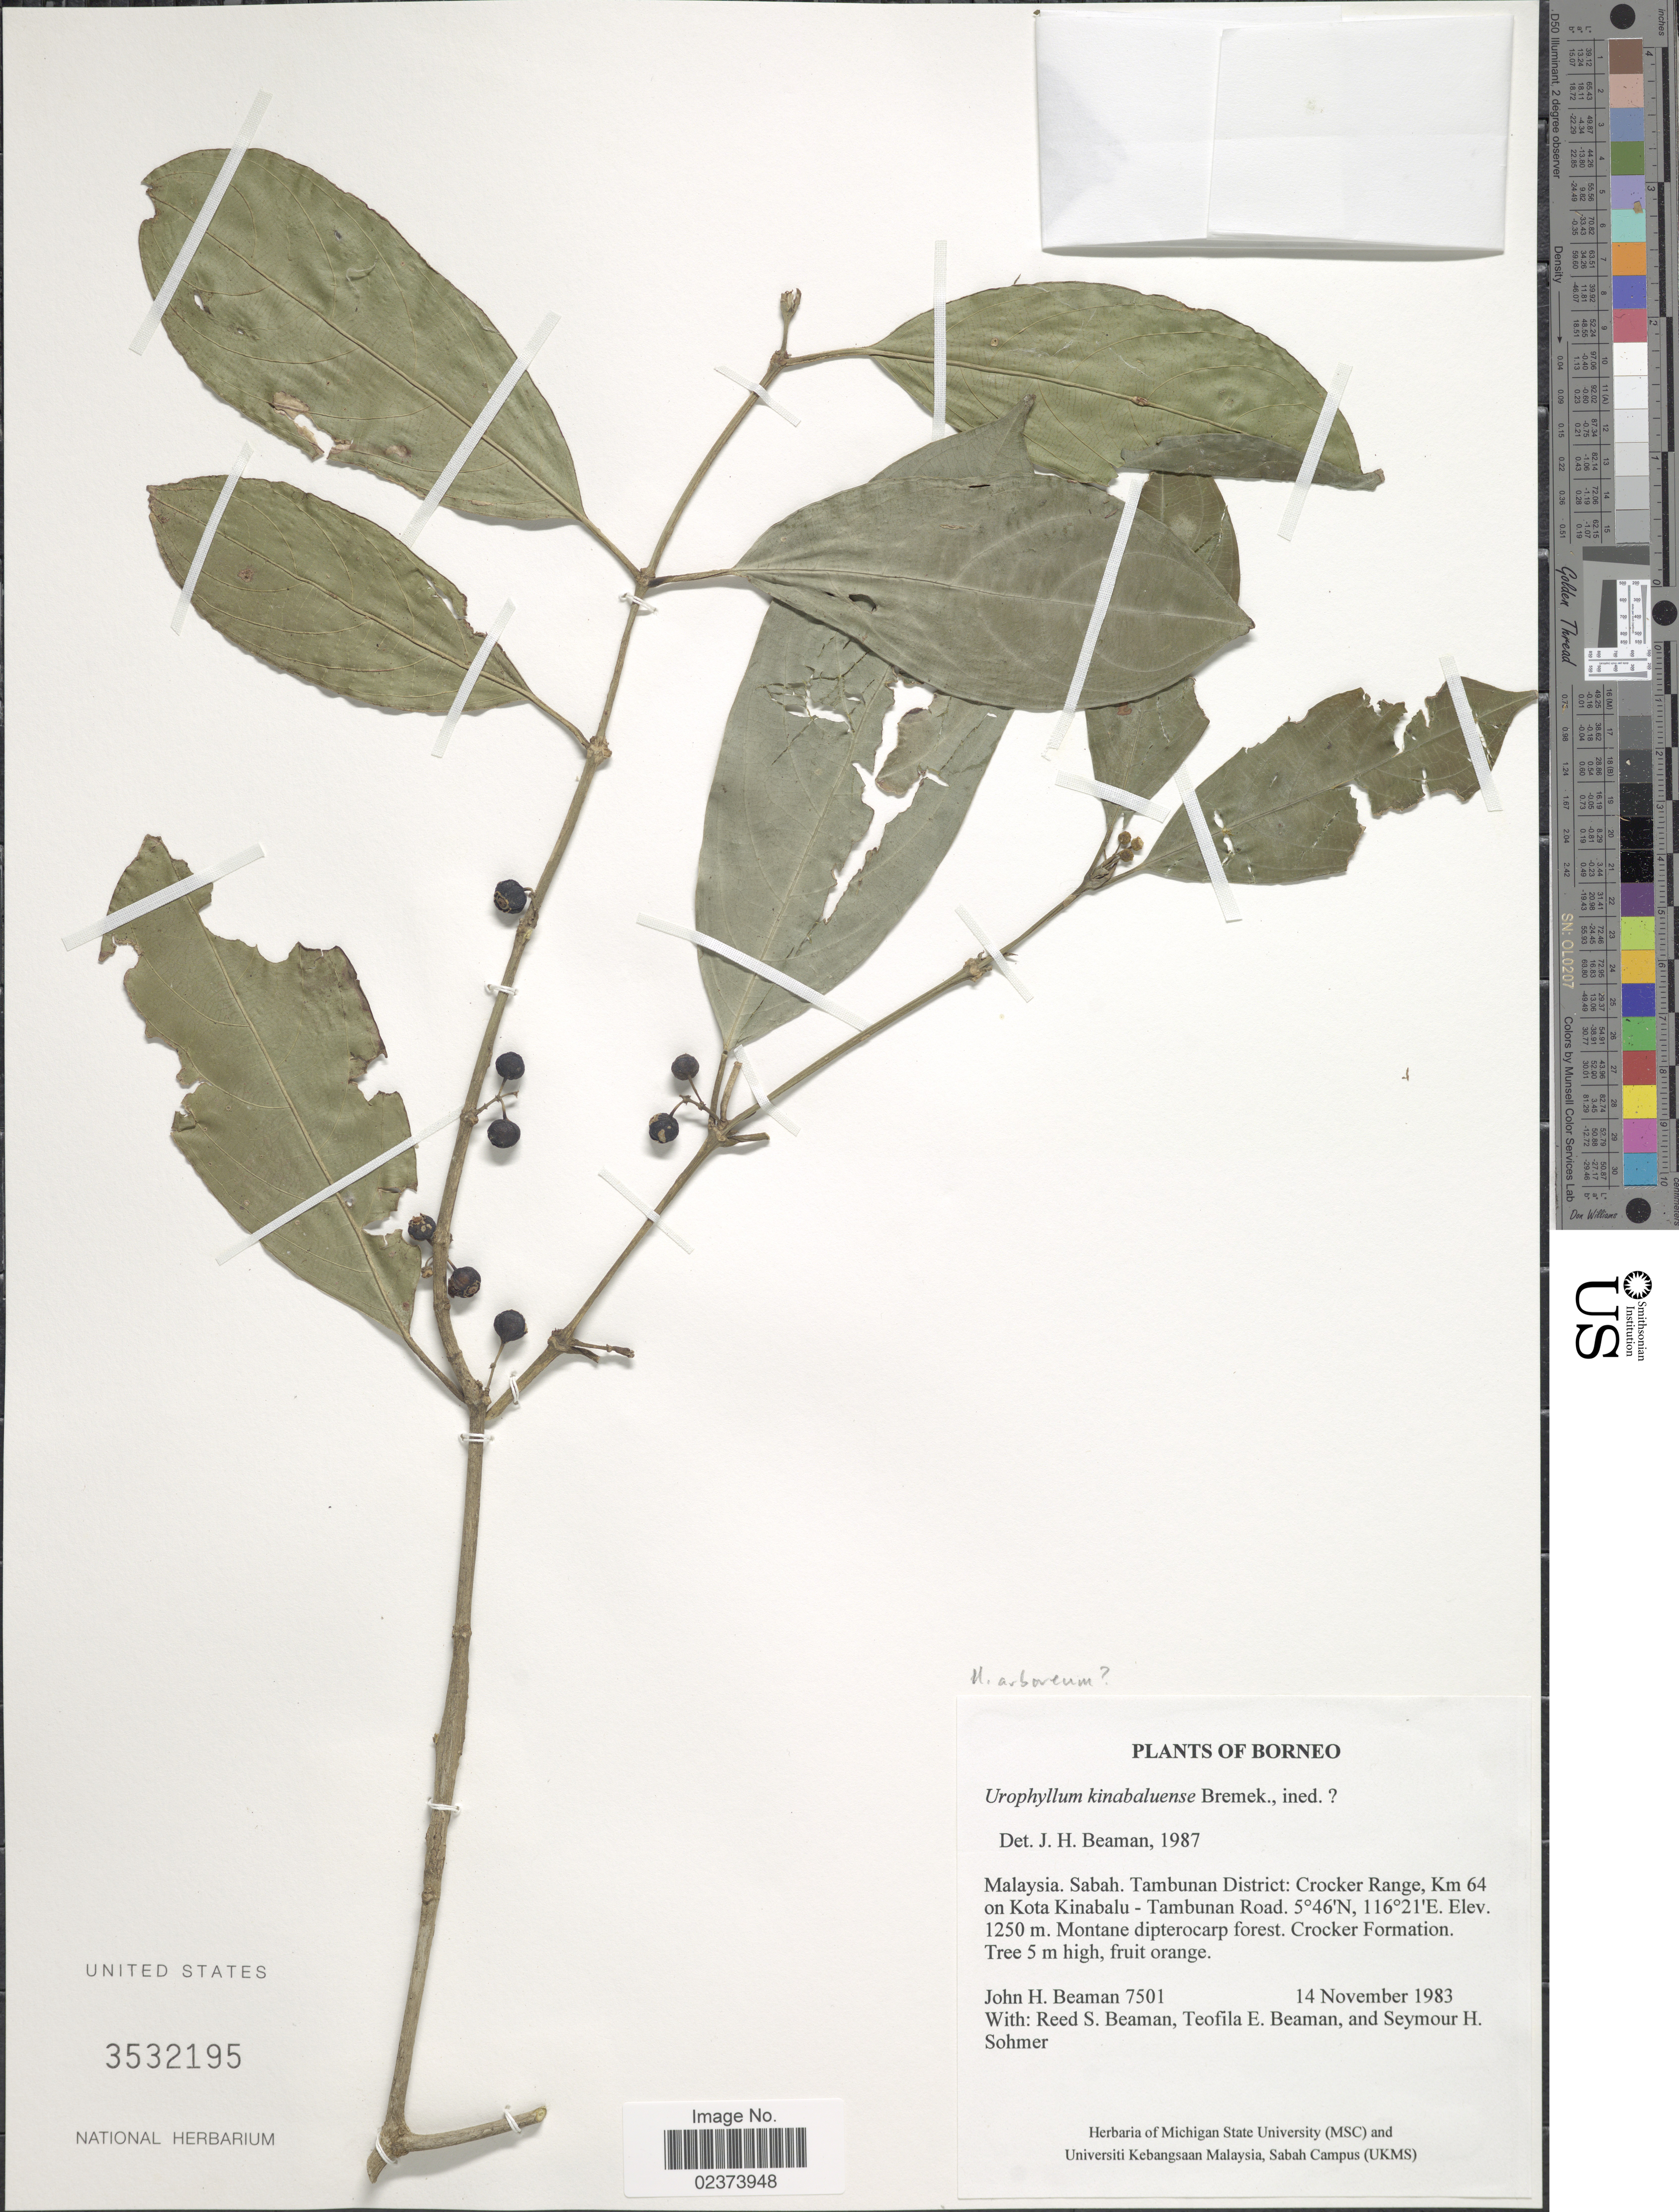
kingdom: Plantae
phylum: Tracheophyta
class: Magnoliopsida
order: Gentianales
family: Rubiaceae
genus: Urophyllum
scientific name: Urophyllum arboreum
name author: (Reinw. ex Blume) Korth.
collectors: J. H. Beaman, R. S. Beaman, T. E. Beaman & S. H. Sohmer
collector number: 7501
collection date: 1983-11-14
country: Malaysia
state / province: Sabah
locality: Malaysia, Sabah, Tambunan District: Crocker Range, Km 64 on Kota Kinabalu, Tambunan Road, Borneo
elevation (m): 1250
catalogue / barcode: US 3532195